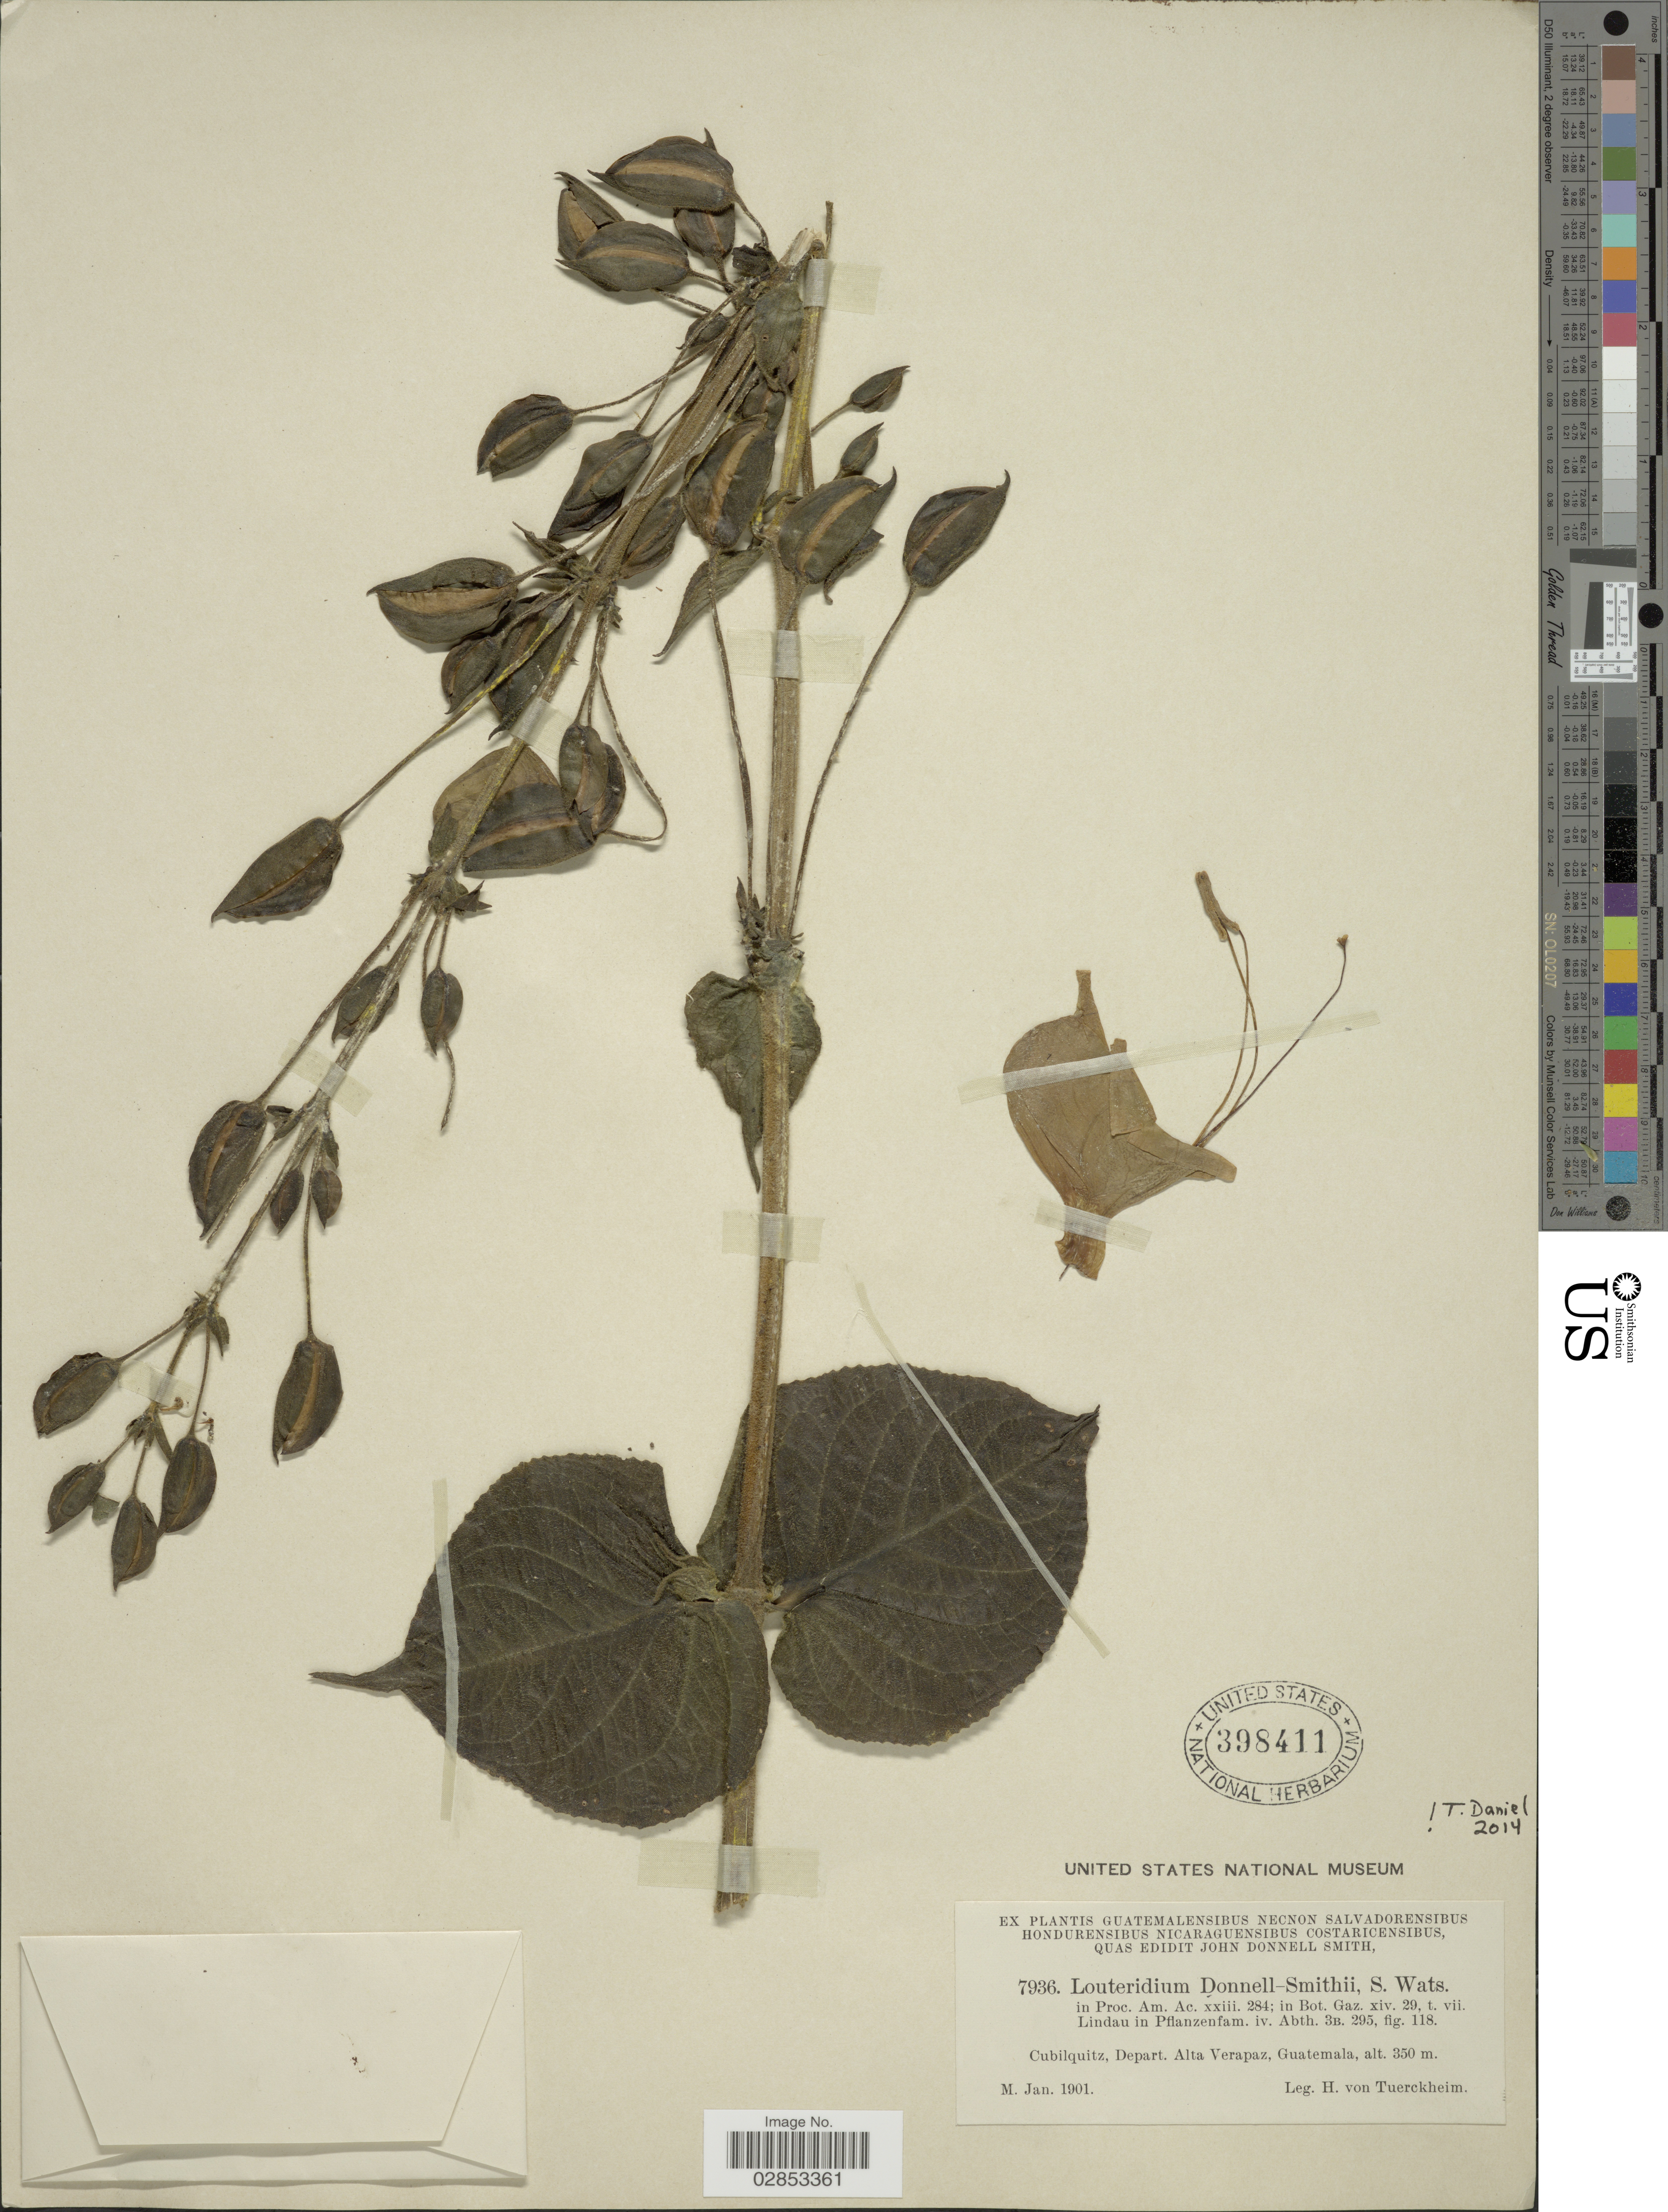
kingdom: Plantae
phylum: Tracheophyta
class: Magnoliopsida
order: Lamiales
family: Acanthaceae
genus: Louteridium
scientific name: Louteridium donnell-smithii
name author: S. Watson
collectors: H. von Türckheim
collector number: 7936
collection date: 1901-01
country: Guatemala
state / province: Alta Verapaz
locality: Cubilquitz, Depart. Alta Verapaz.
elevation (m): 350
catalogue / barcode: US 398411